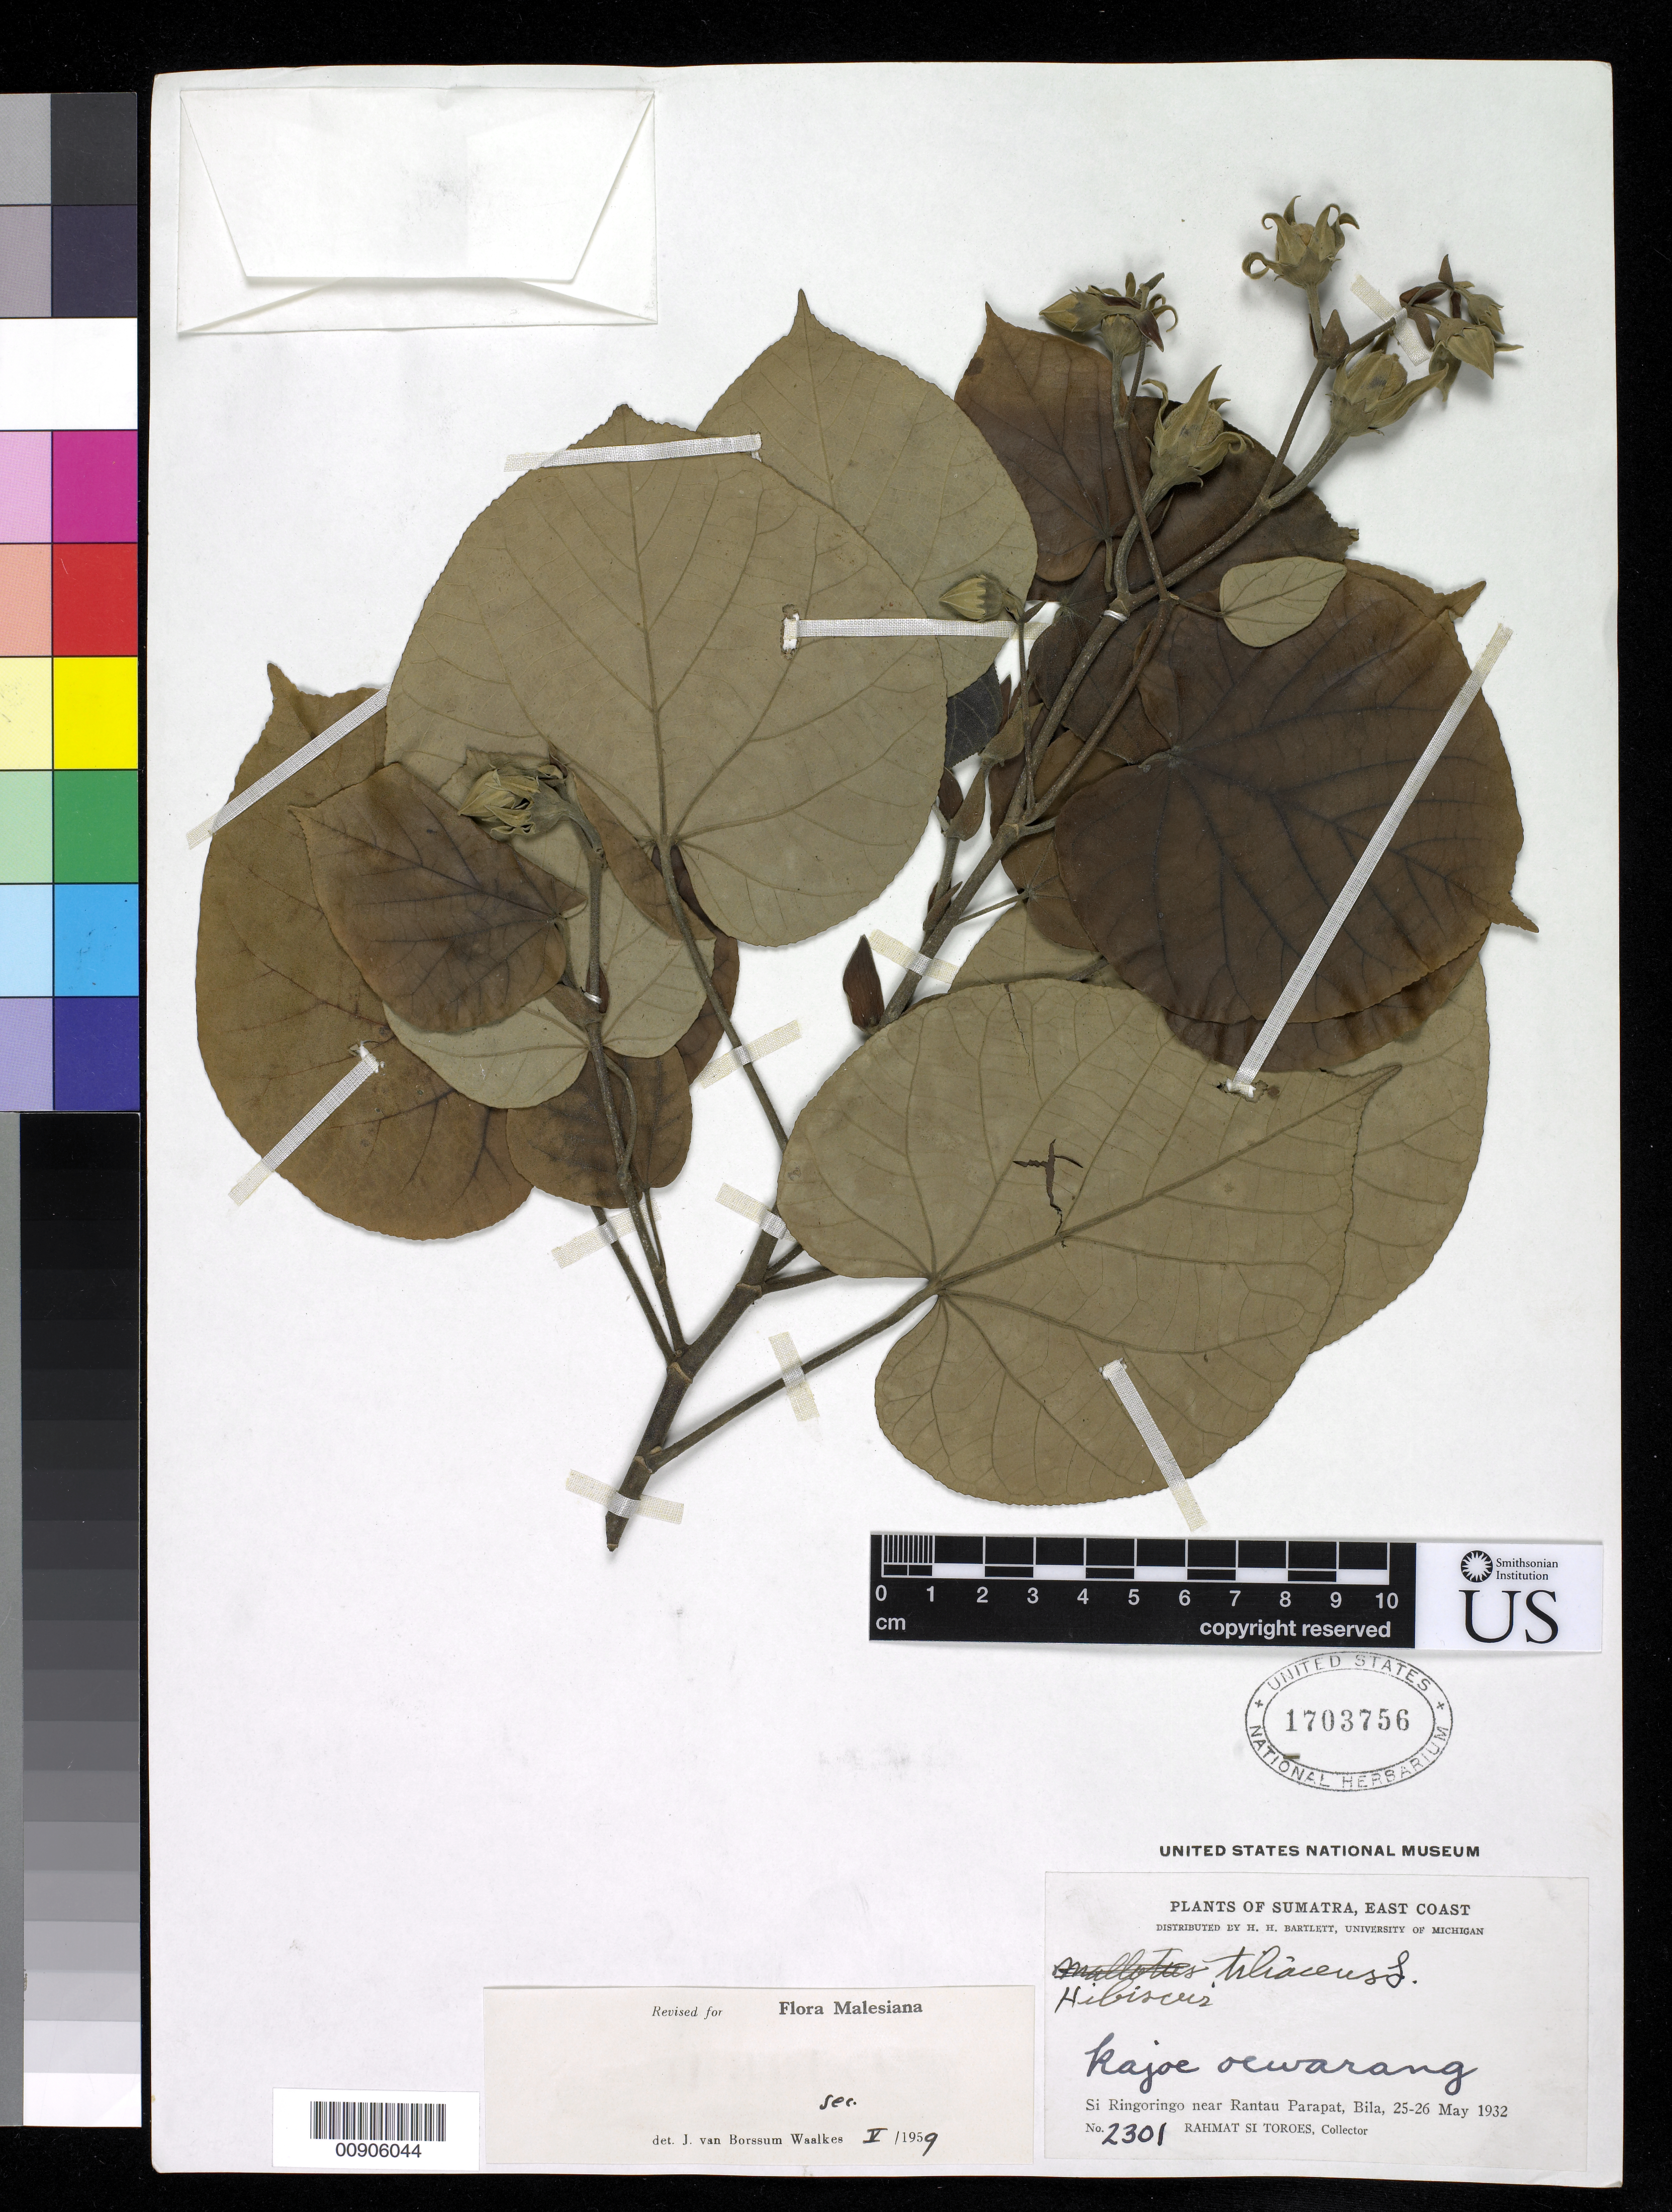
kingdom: Plantae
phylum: Tracheophyta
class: Magnoliopsida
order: Malvales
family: Malvaceae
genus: Hibiscus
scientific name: Hibiscus tiliaceus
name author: L.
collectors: Rahmat Si Boeea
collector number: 2301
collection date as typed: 25 May 1932 to 26 May 1932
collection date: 1932-05-25/1932-05-26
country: Indonesia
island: Sumatra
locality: East coast, Si Ringoringo near Parapat, Bila.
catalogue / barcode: US 1703756